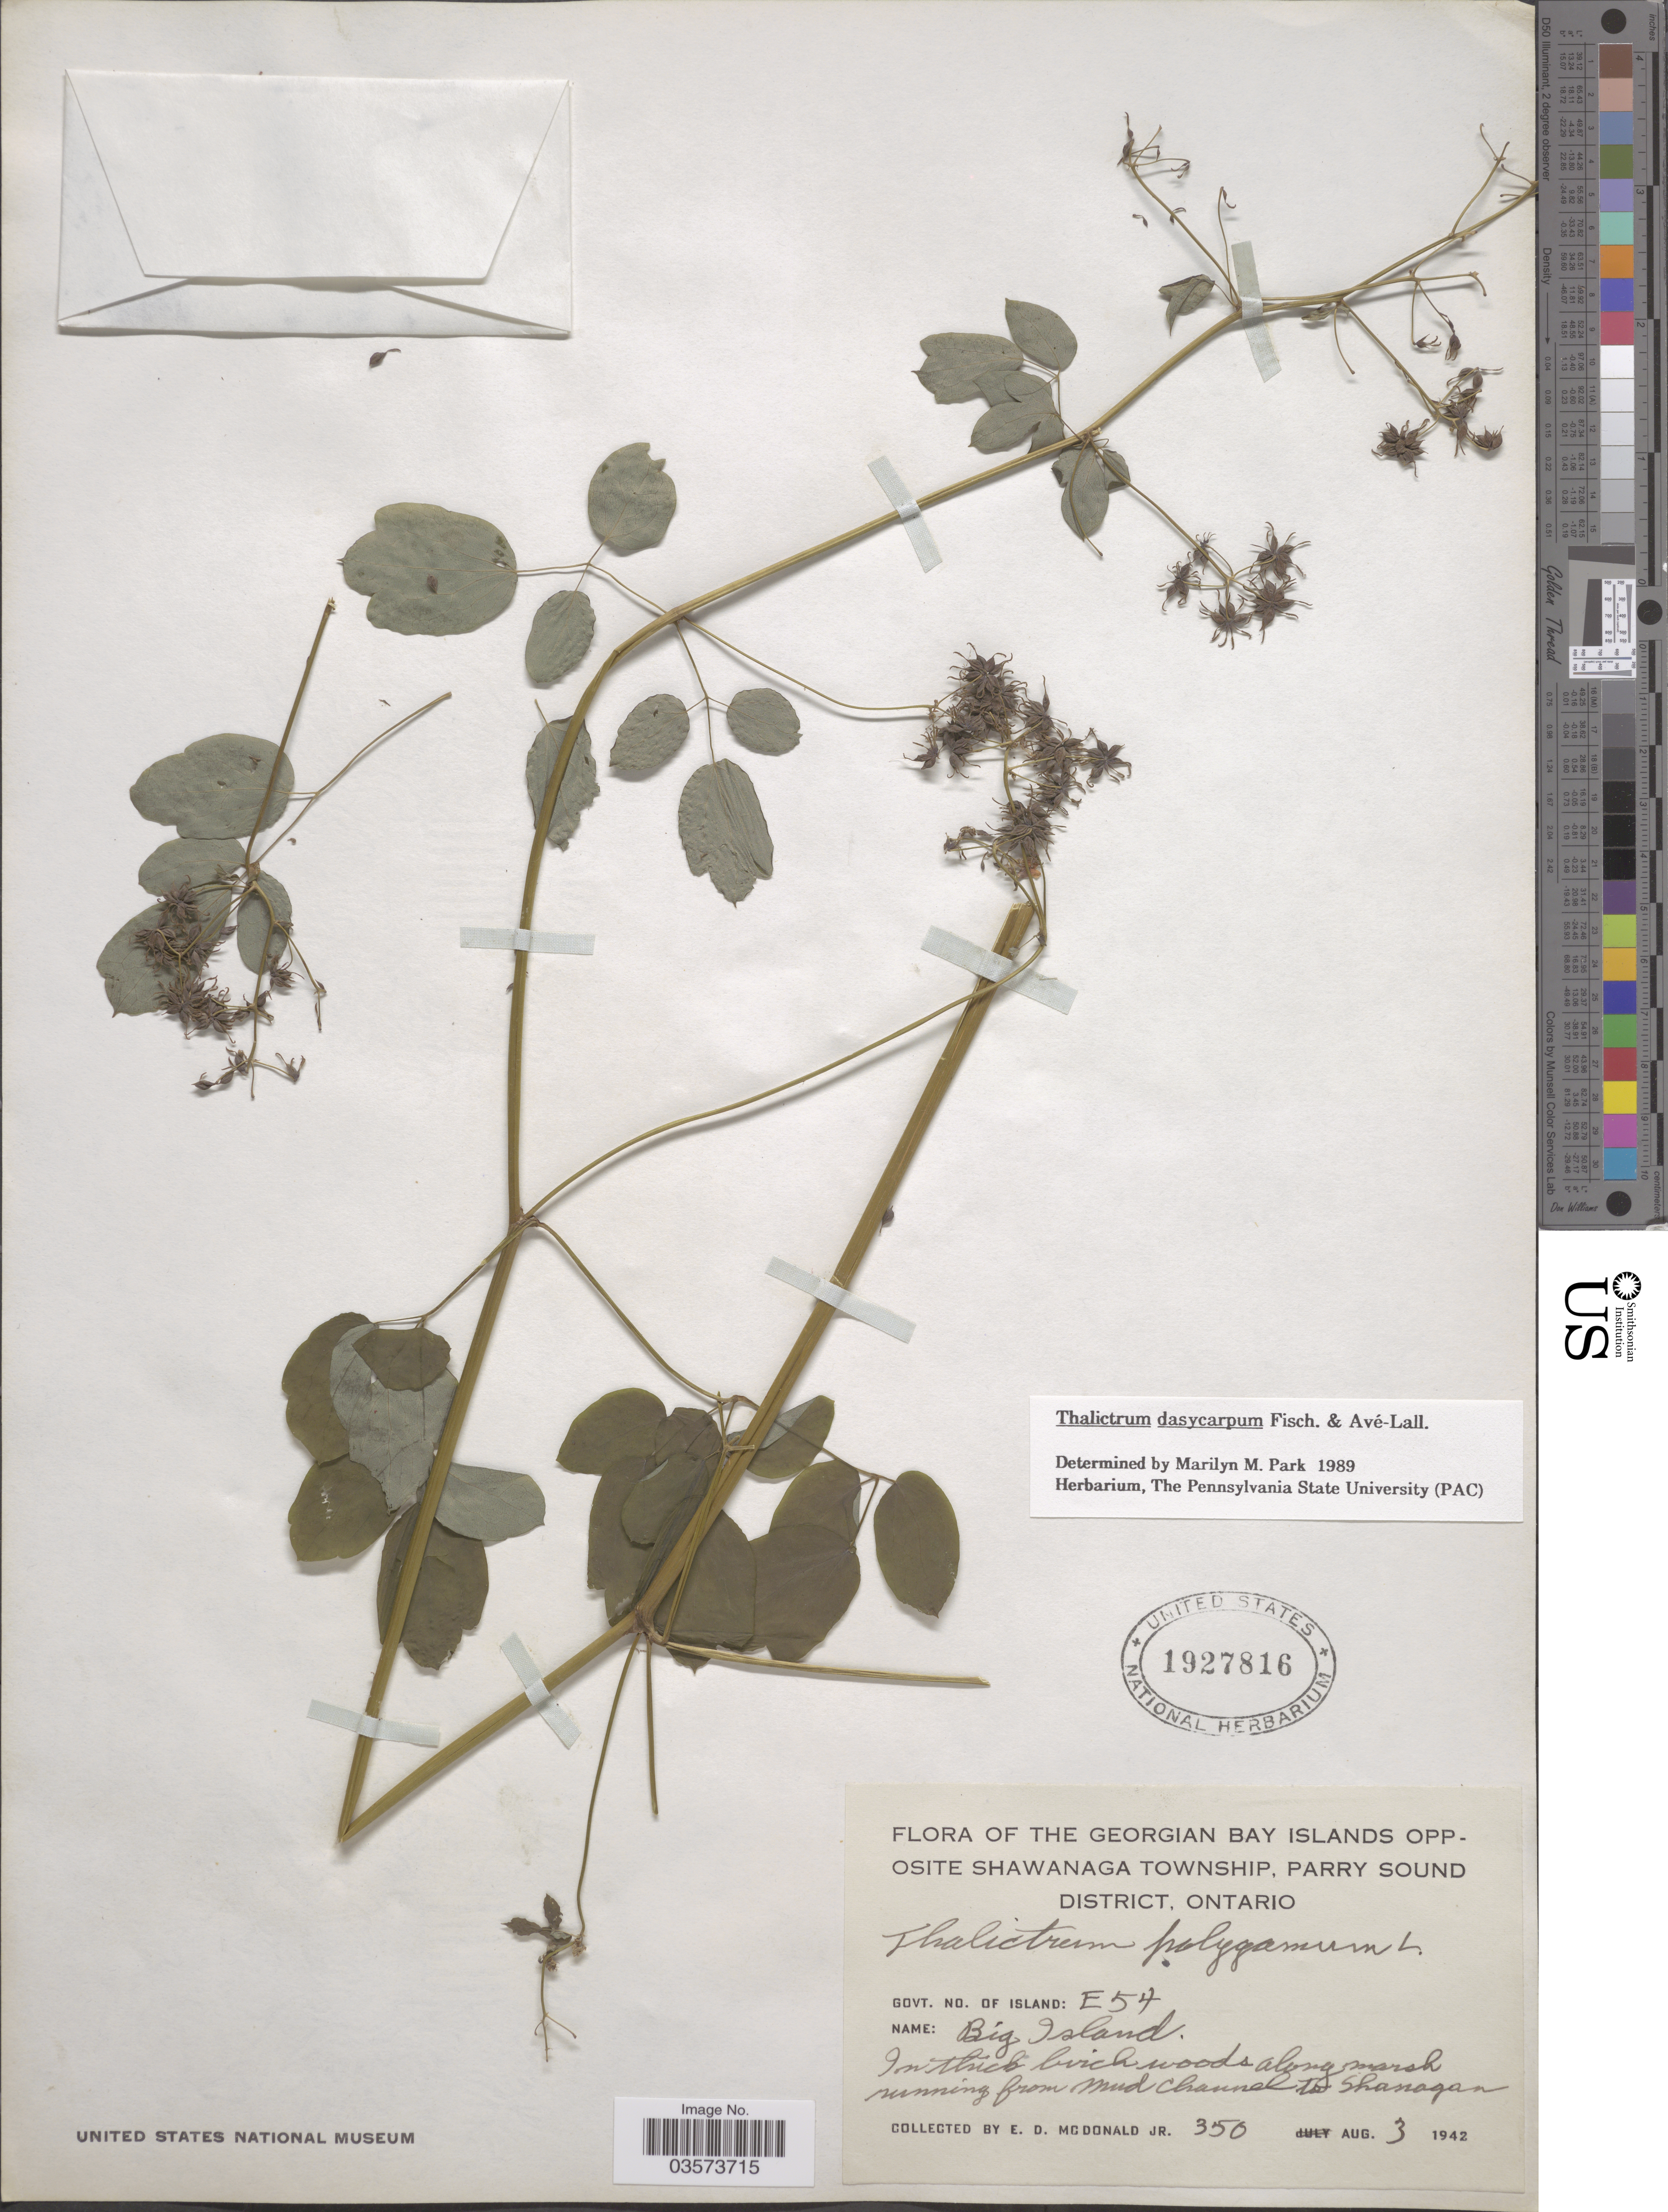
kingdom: Plantae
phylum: Tracheophyta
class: Magnoliopsida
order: Ranunculales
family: Ranunculaceae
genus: Thalictrum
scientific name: Thalictrum dasycarpum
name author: Fisch. & Avé-Lall.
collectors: E. D. McDonald Jr.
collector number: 350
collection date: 1942-08-03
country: Canada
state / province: Ontario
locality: The Georgian Bay Islands opposite Shawanaga Township, Parry Sound District. Govt. No. of Island: E54. Big Island. Along marsh running from mud channel to Shanogan.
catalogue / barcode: US 1927816